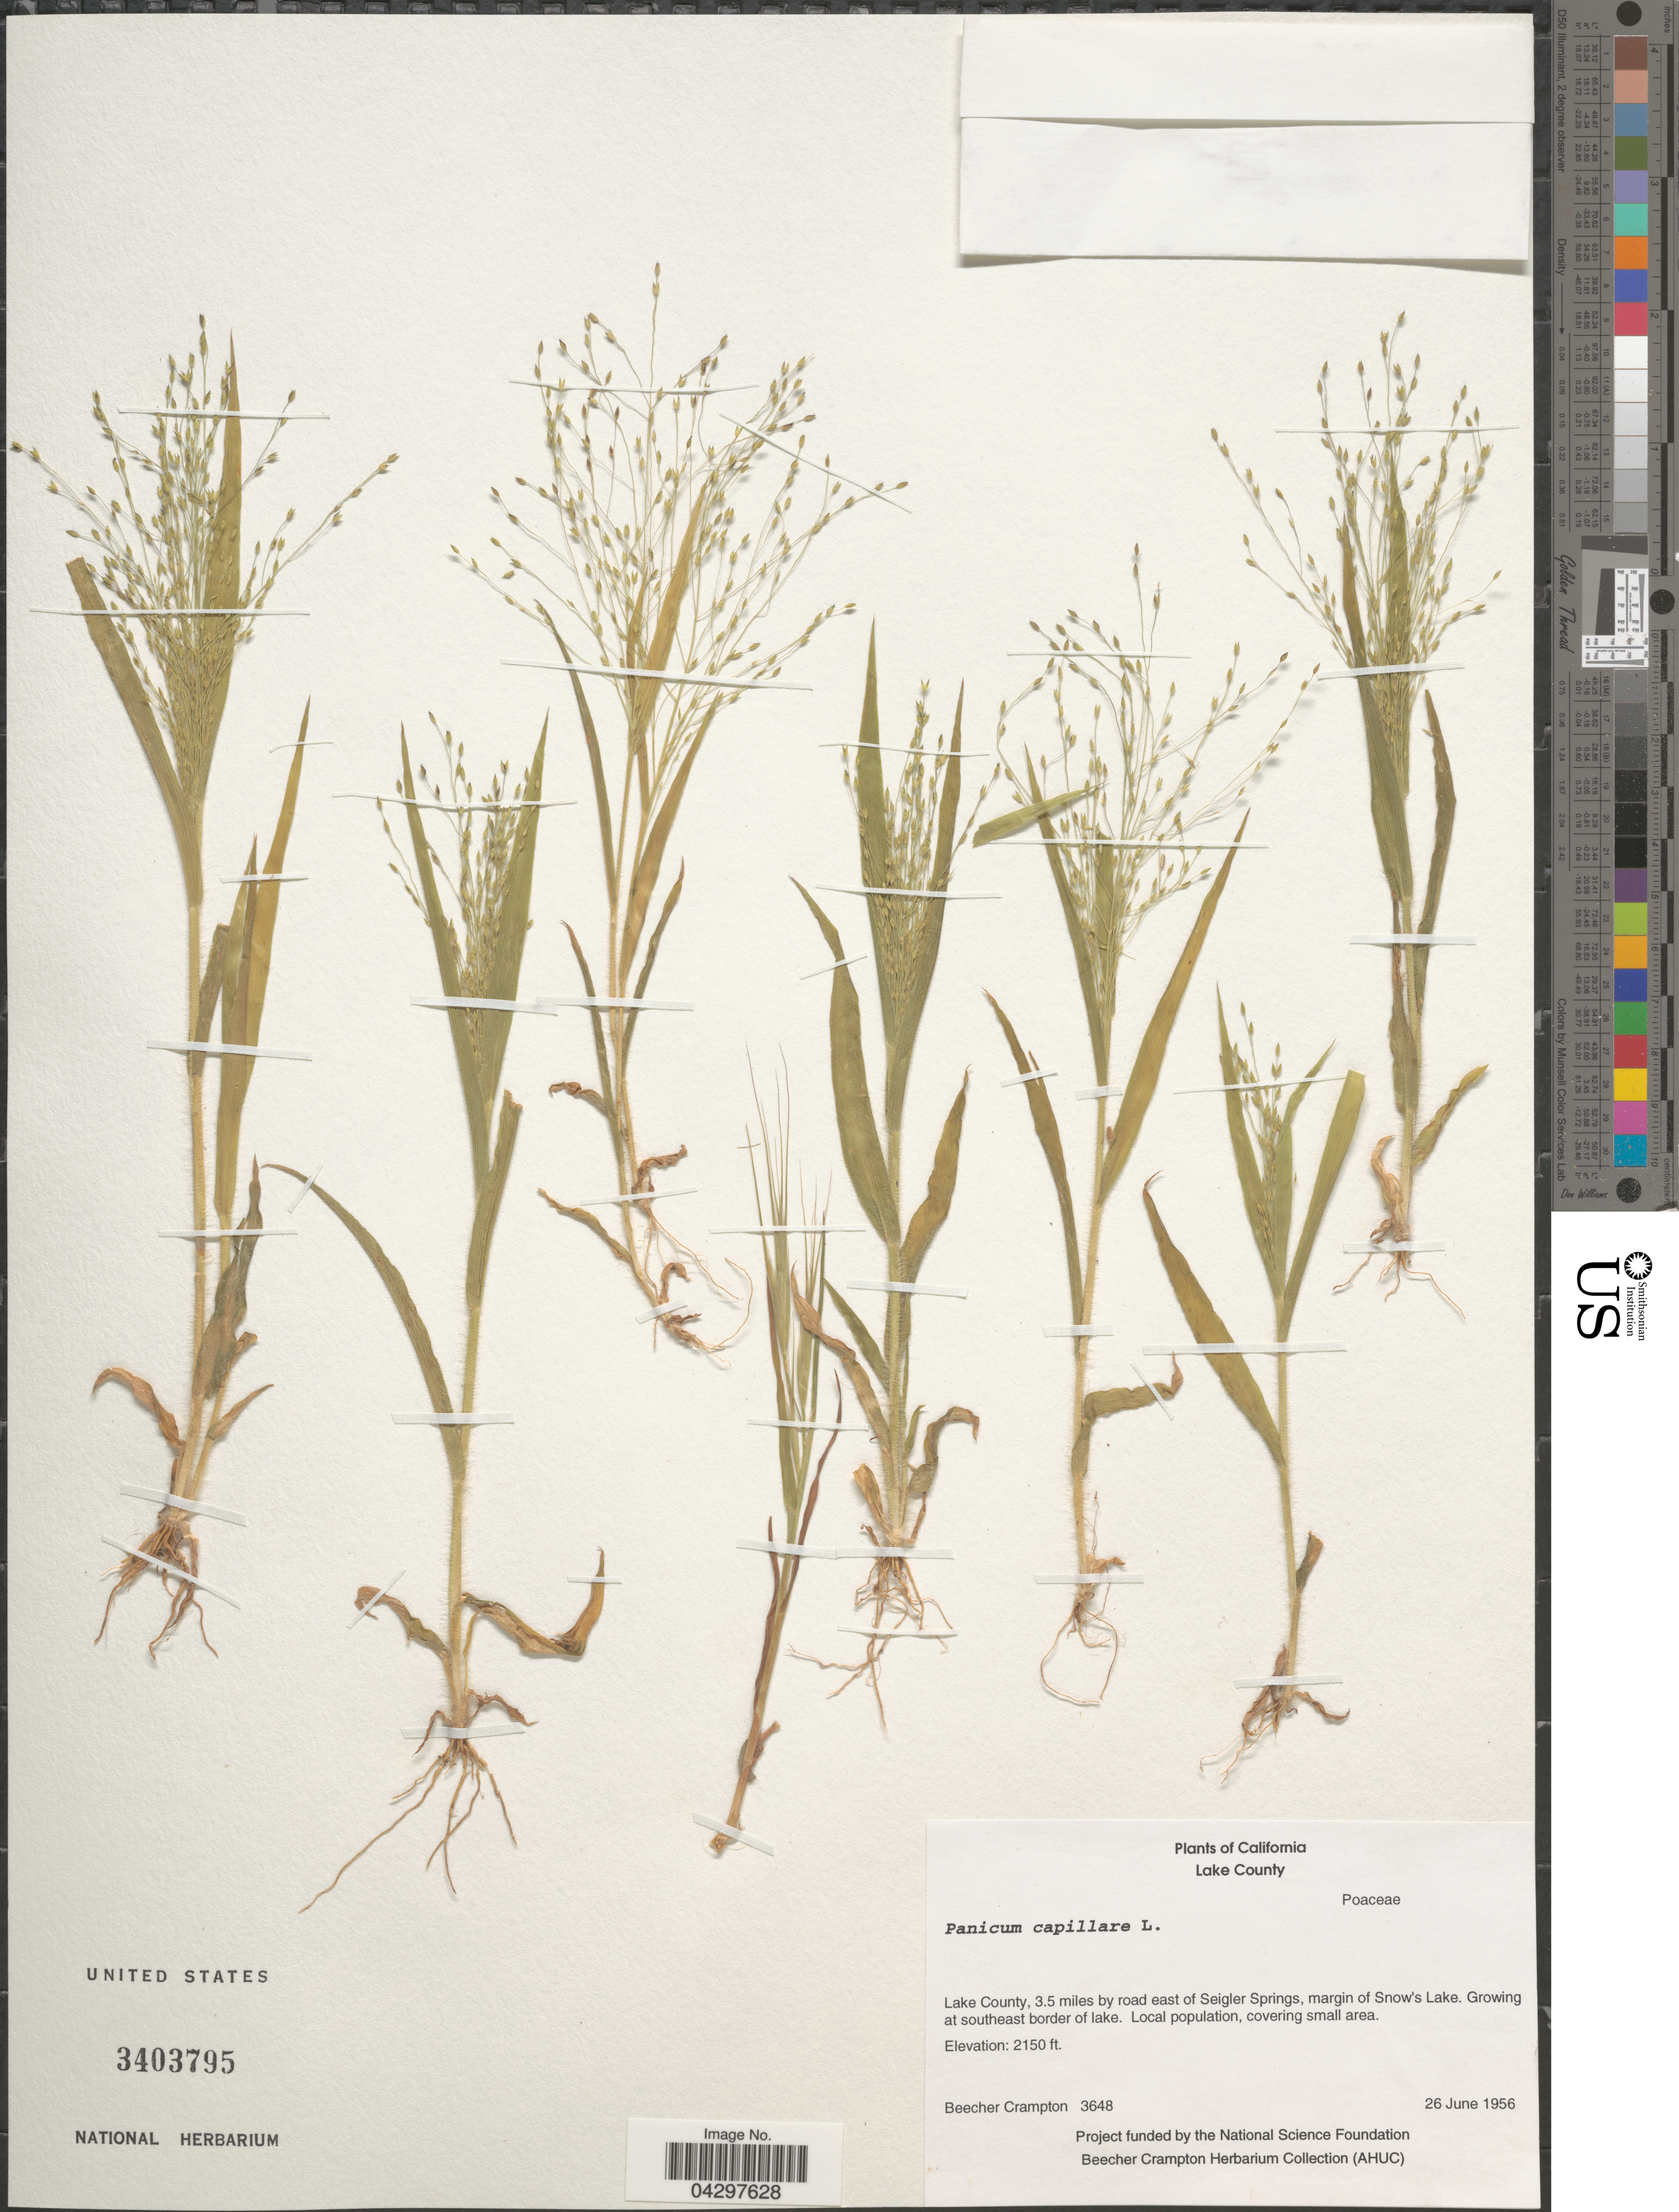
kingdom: Plantae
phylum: Tracheophyta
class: Liliopsida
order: Poales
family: Poaceae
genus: Panicum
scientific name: Panicum capillare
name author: L.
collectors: B. Crampton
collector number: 3648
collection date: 1956-06-26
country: United States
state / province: California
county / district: Lake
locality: Lake County. Lake County, 3.5 miles by road east of Seigles Springs, margin of Snow's Lake. Growing at southeast border of lake.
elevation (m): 655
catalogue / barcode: US 3403795